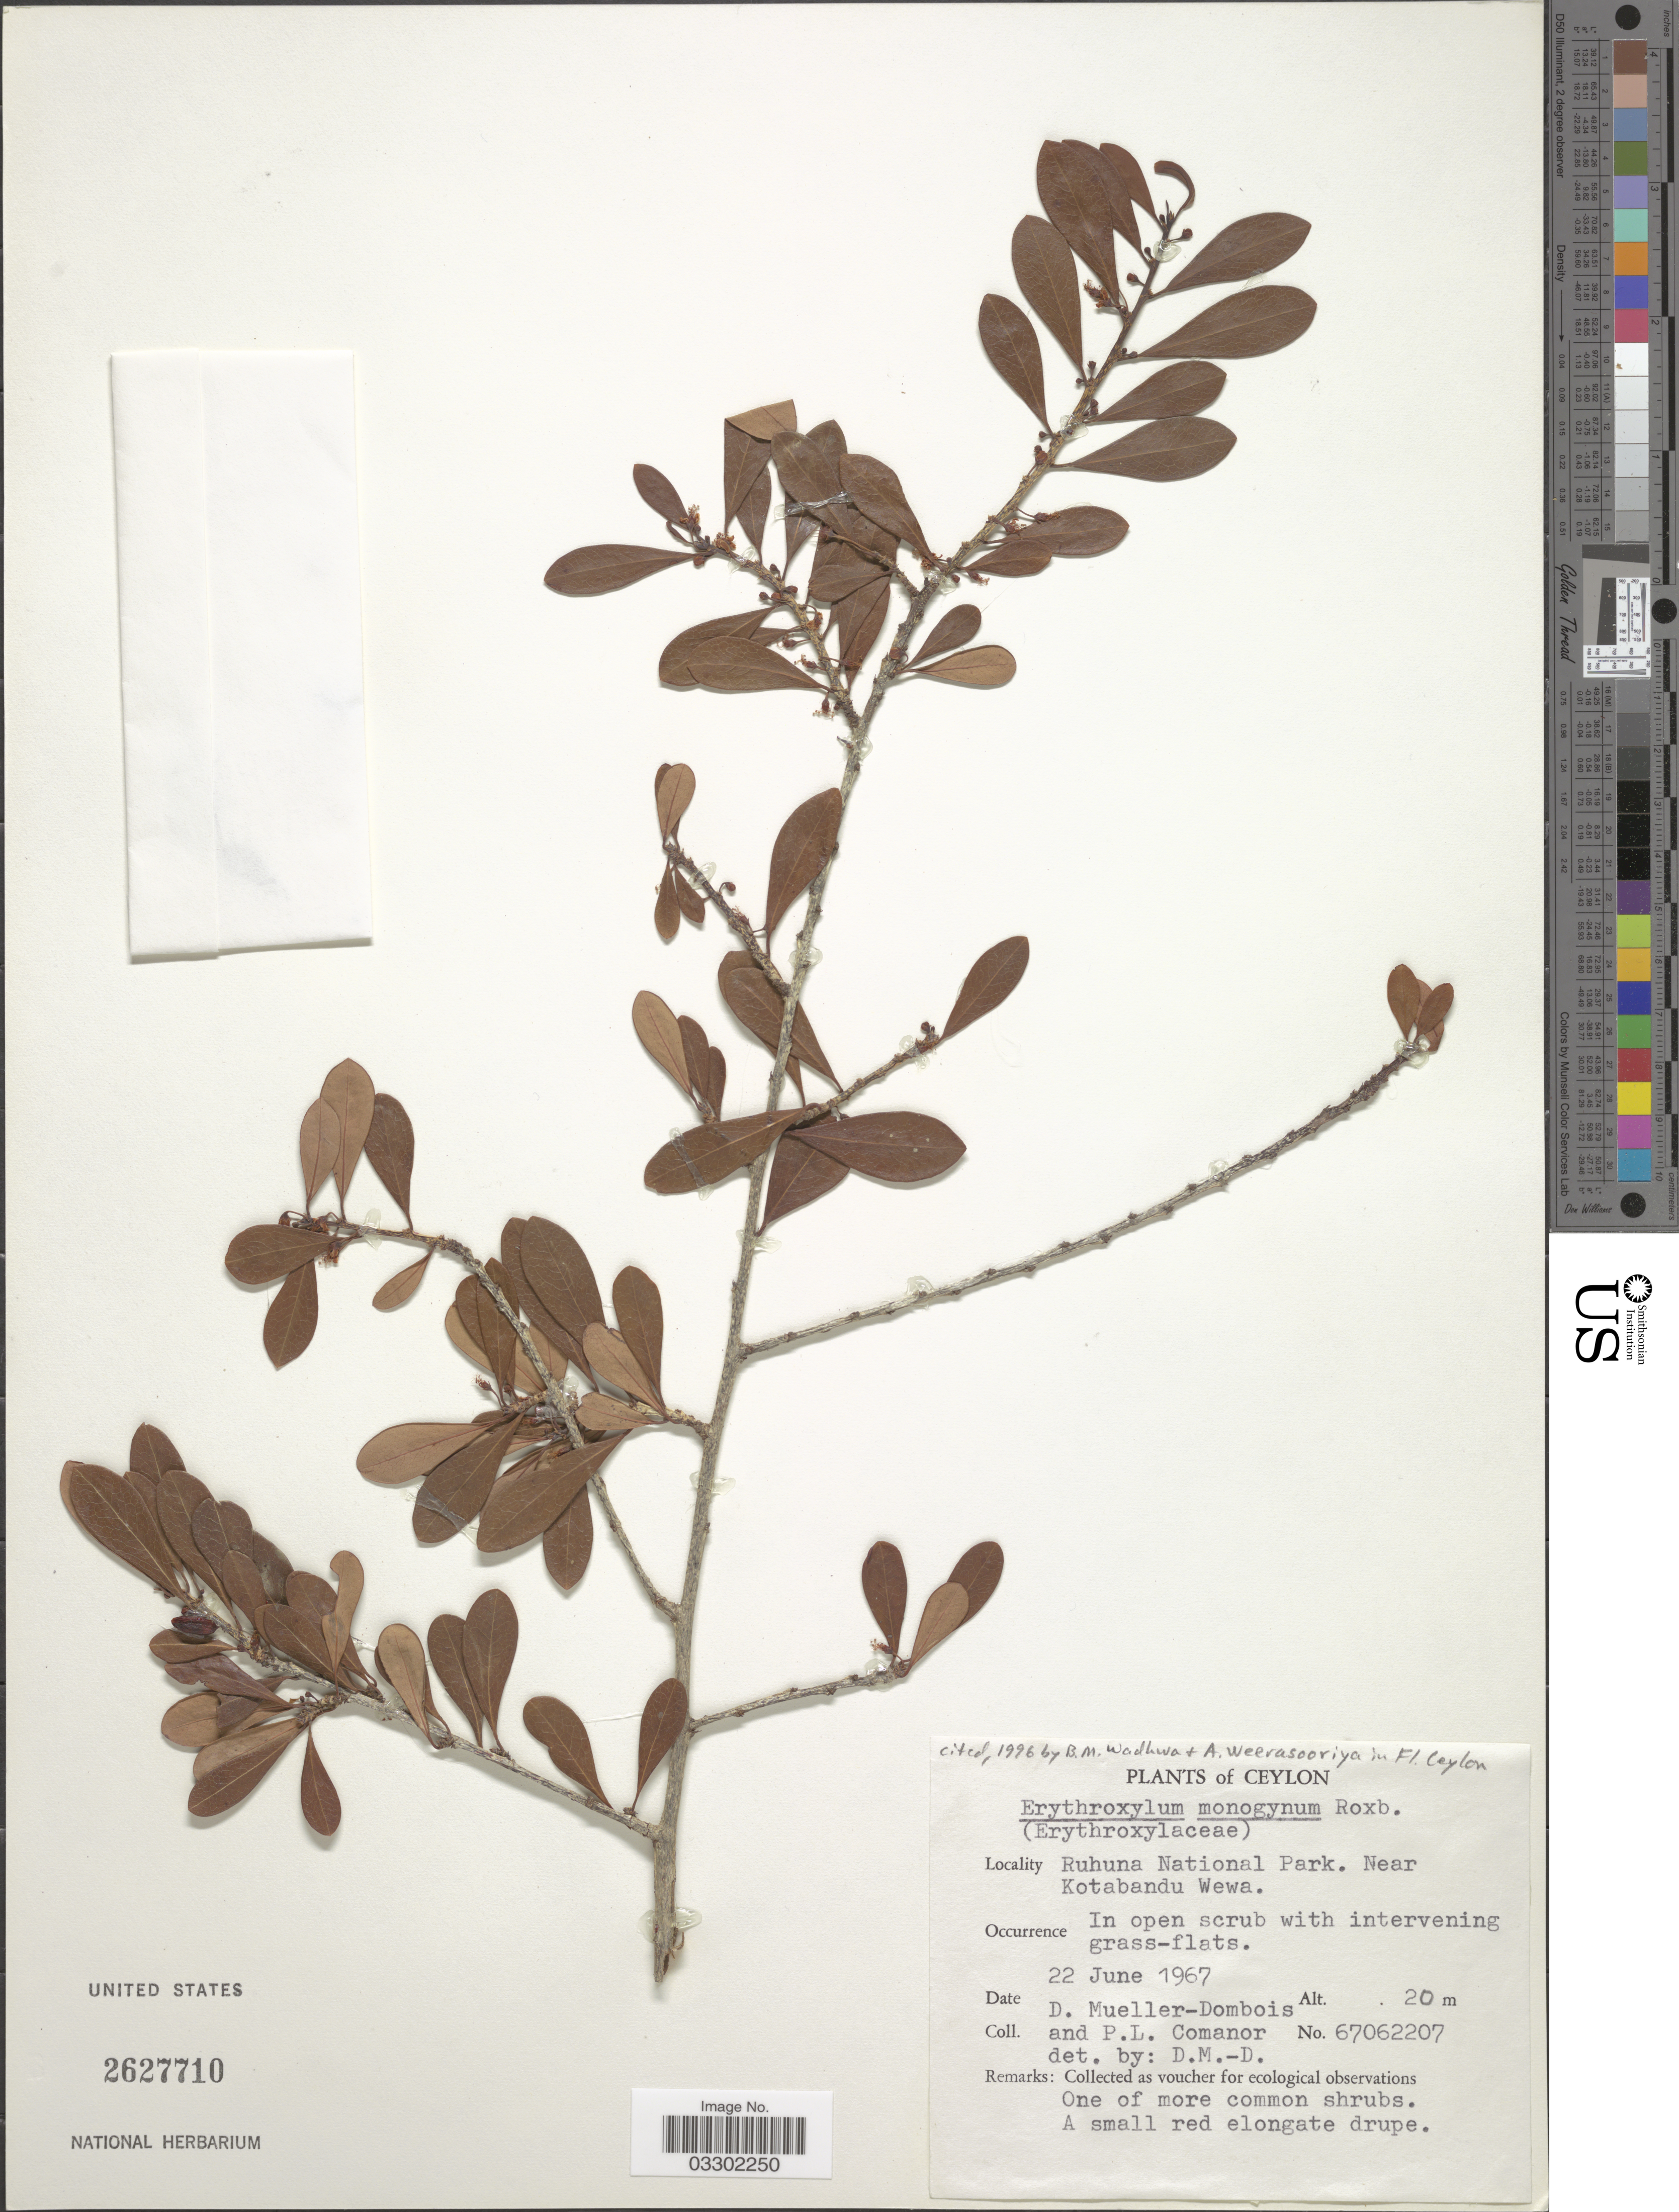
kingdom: Plantae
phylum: Tracheophyta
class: Magnoliopsida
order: Malpighiales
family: Erythroxylaceae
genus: Erythroxylum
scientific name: Erythroxylum monogynum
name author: Roxb.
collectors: D. Mueller-Dombois & P. Comanor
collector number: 67062207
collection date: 1967-06-22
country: Sri Lanka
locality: Ceylon, Ruhuna National Park. Near Kotabandu Wewa.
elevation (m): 20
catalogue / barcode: US 2627710